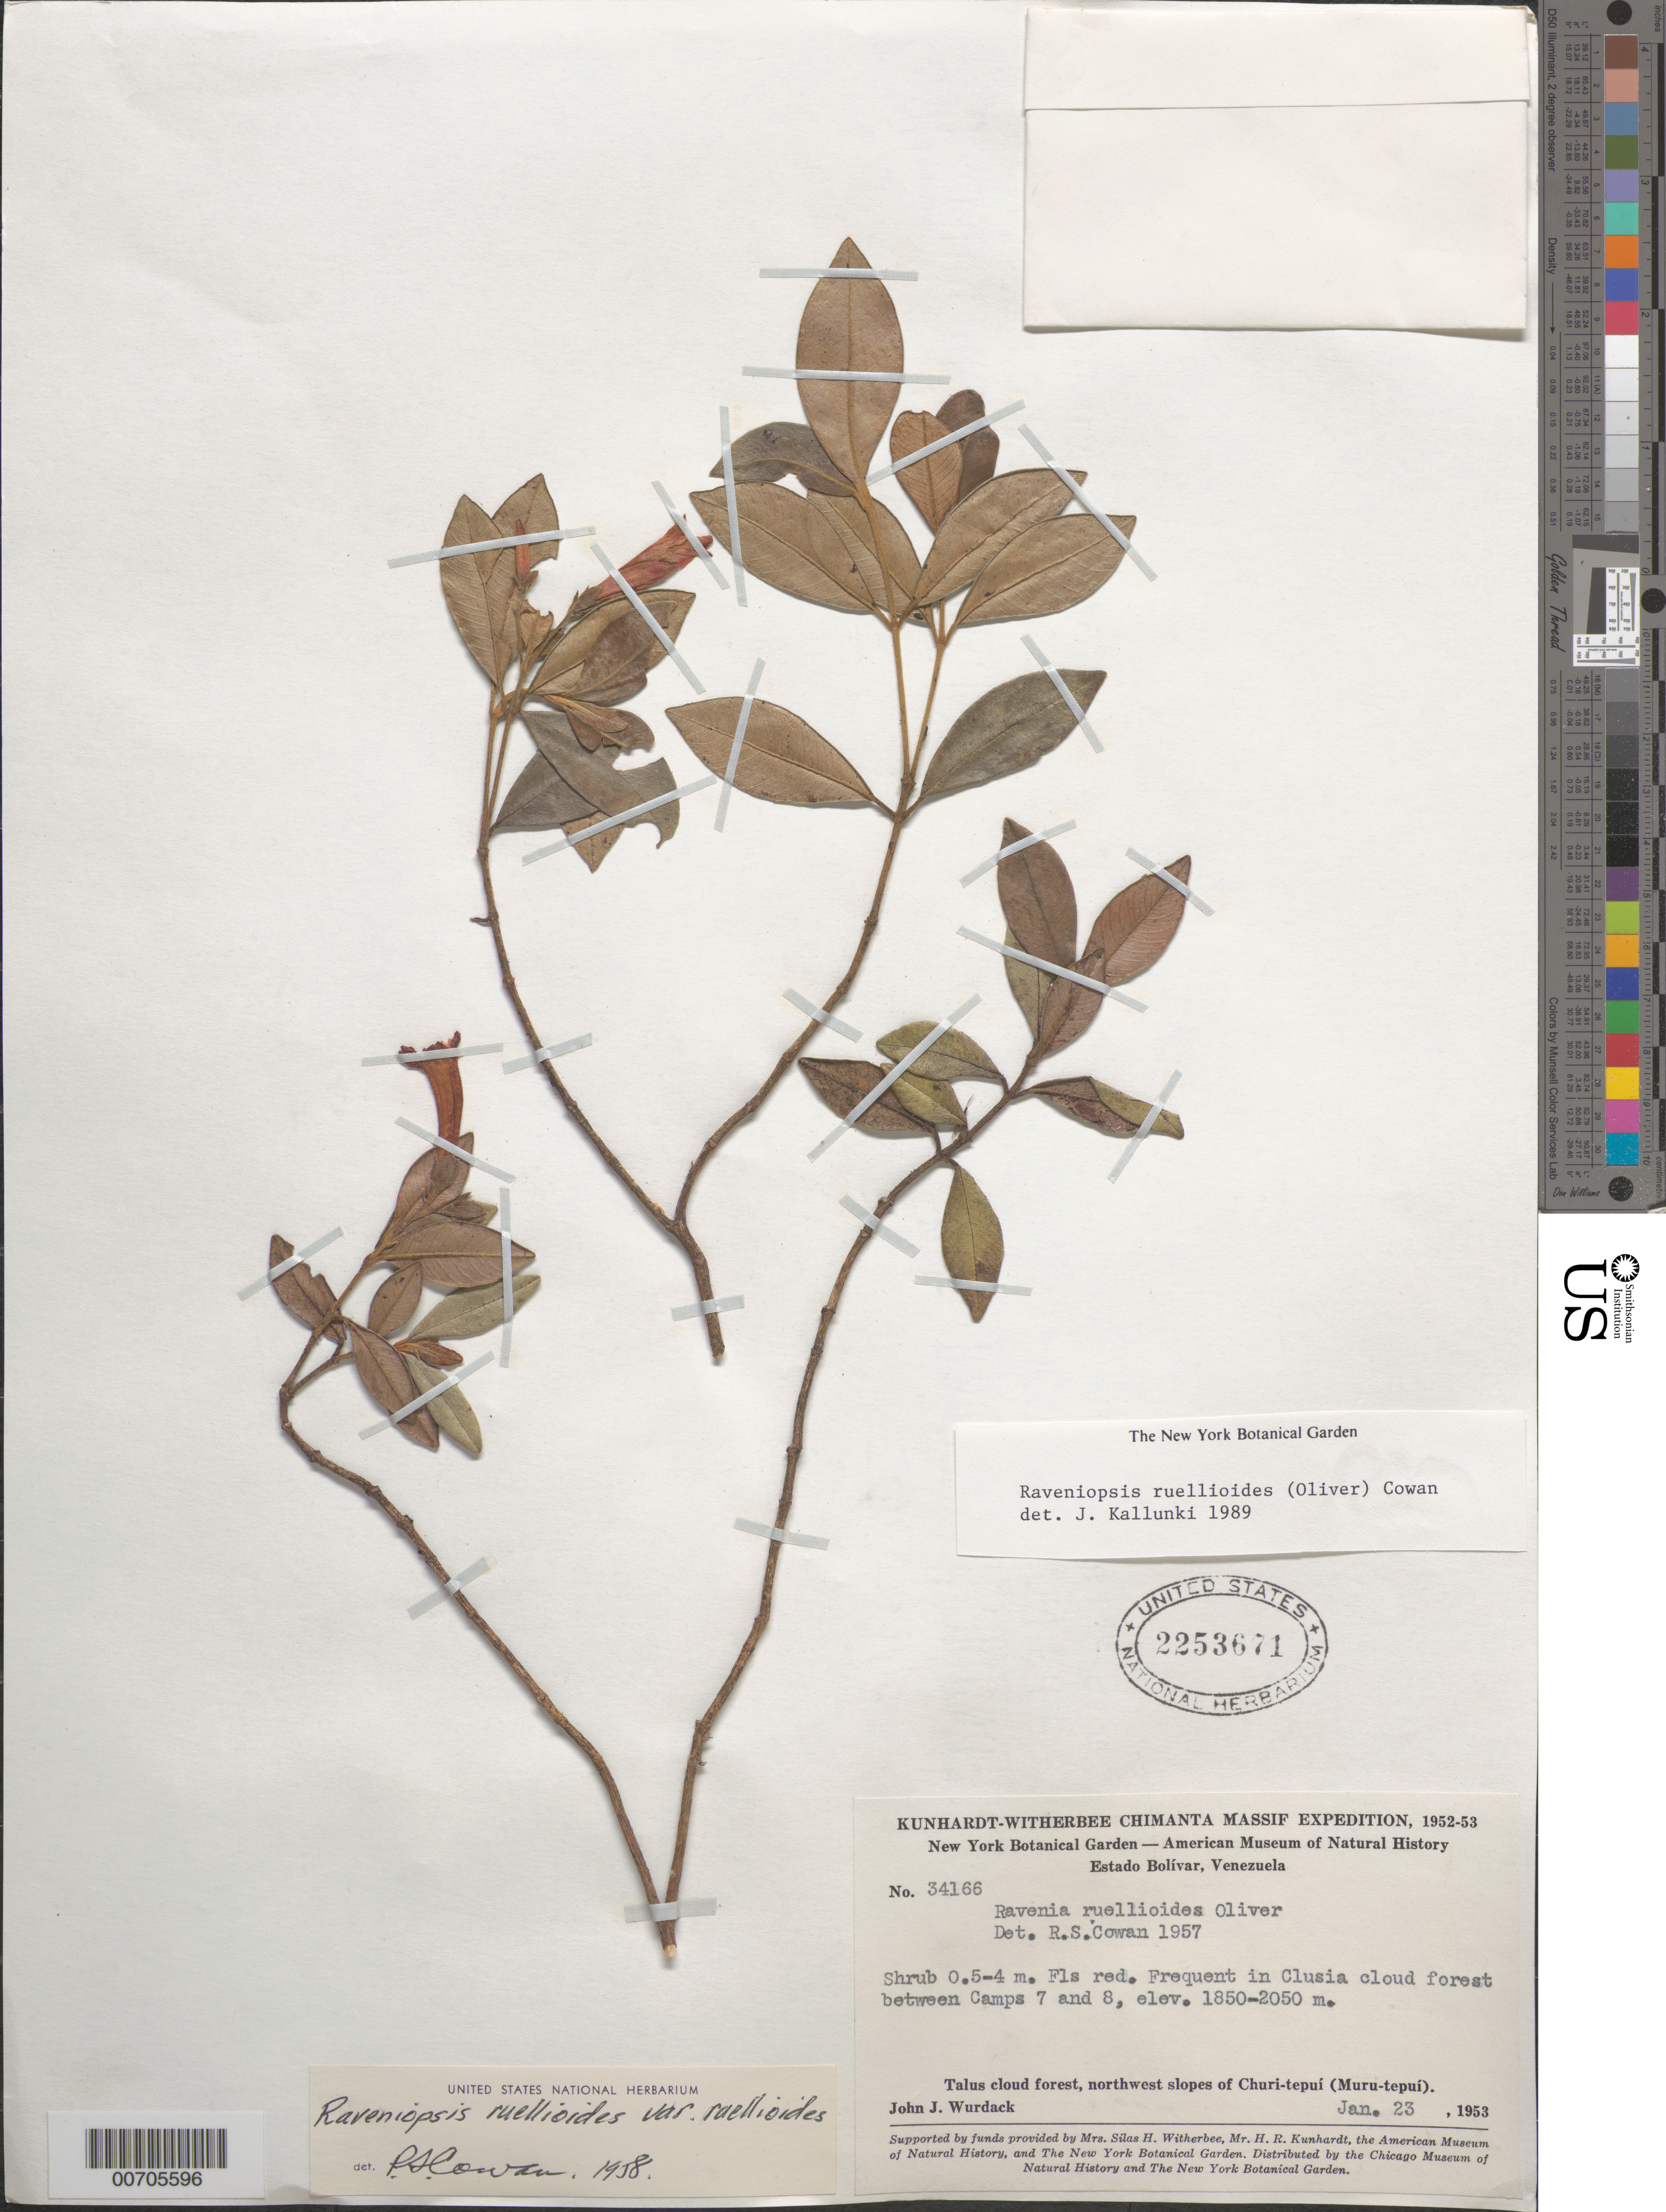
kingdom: Plantae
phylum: Tracheophyta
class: Magnoliopsida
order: Sapindales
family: Rutaceae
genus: Raveniopsis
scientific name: Raveniopsis ruellioides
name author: (Oliv.) R.S. Cowan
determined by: Kallunki, Jacquelyn A.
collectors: J. J. Wurdack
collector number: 34166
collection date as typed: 23-Jan-53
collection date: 1953-01-23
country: Venezuela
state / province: Bolívar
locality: Churi-tepuí (Muru-tepuí)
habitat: Clusia cloud forest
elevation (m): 1850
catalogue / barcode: US 2253671